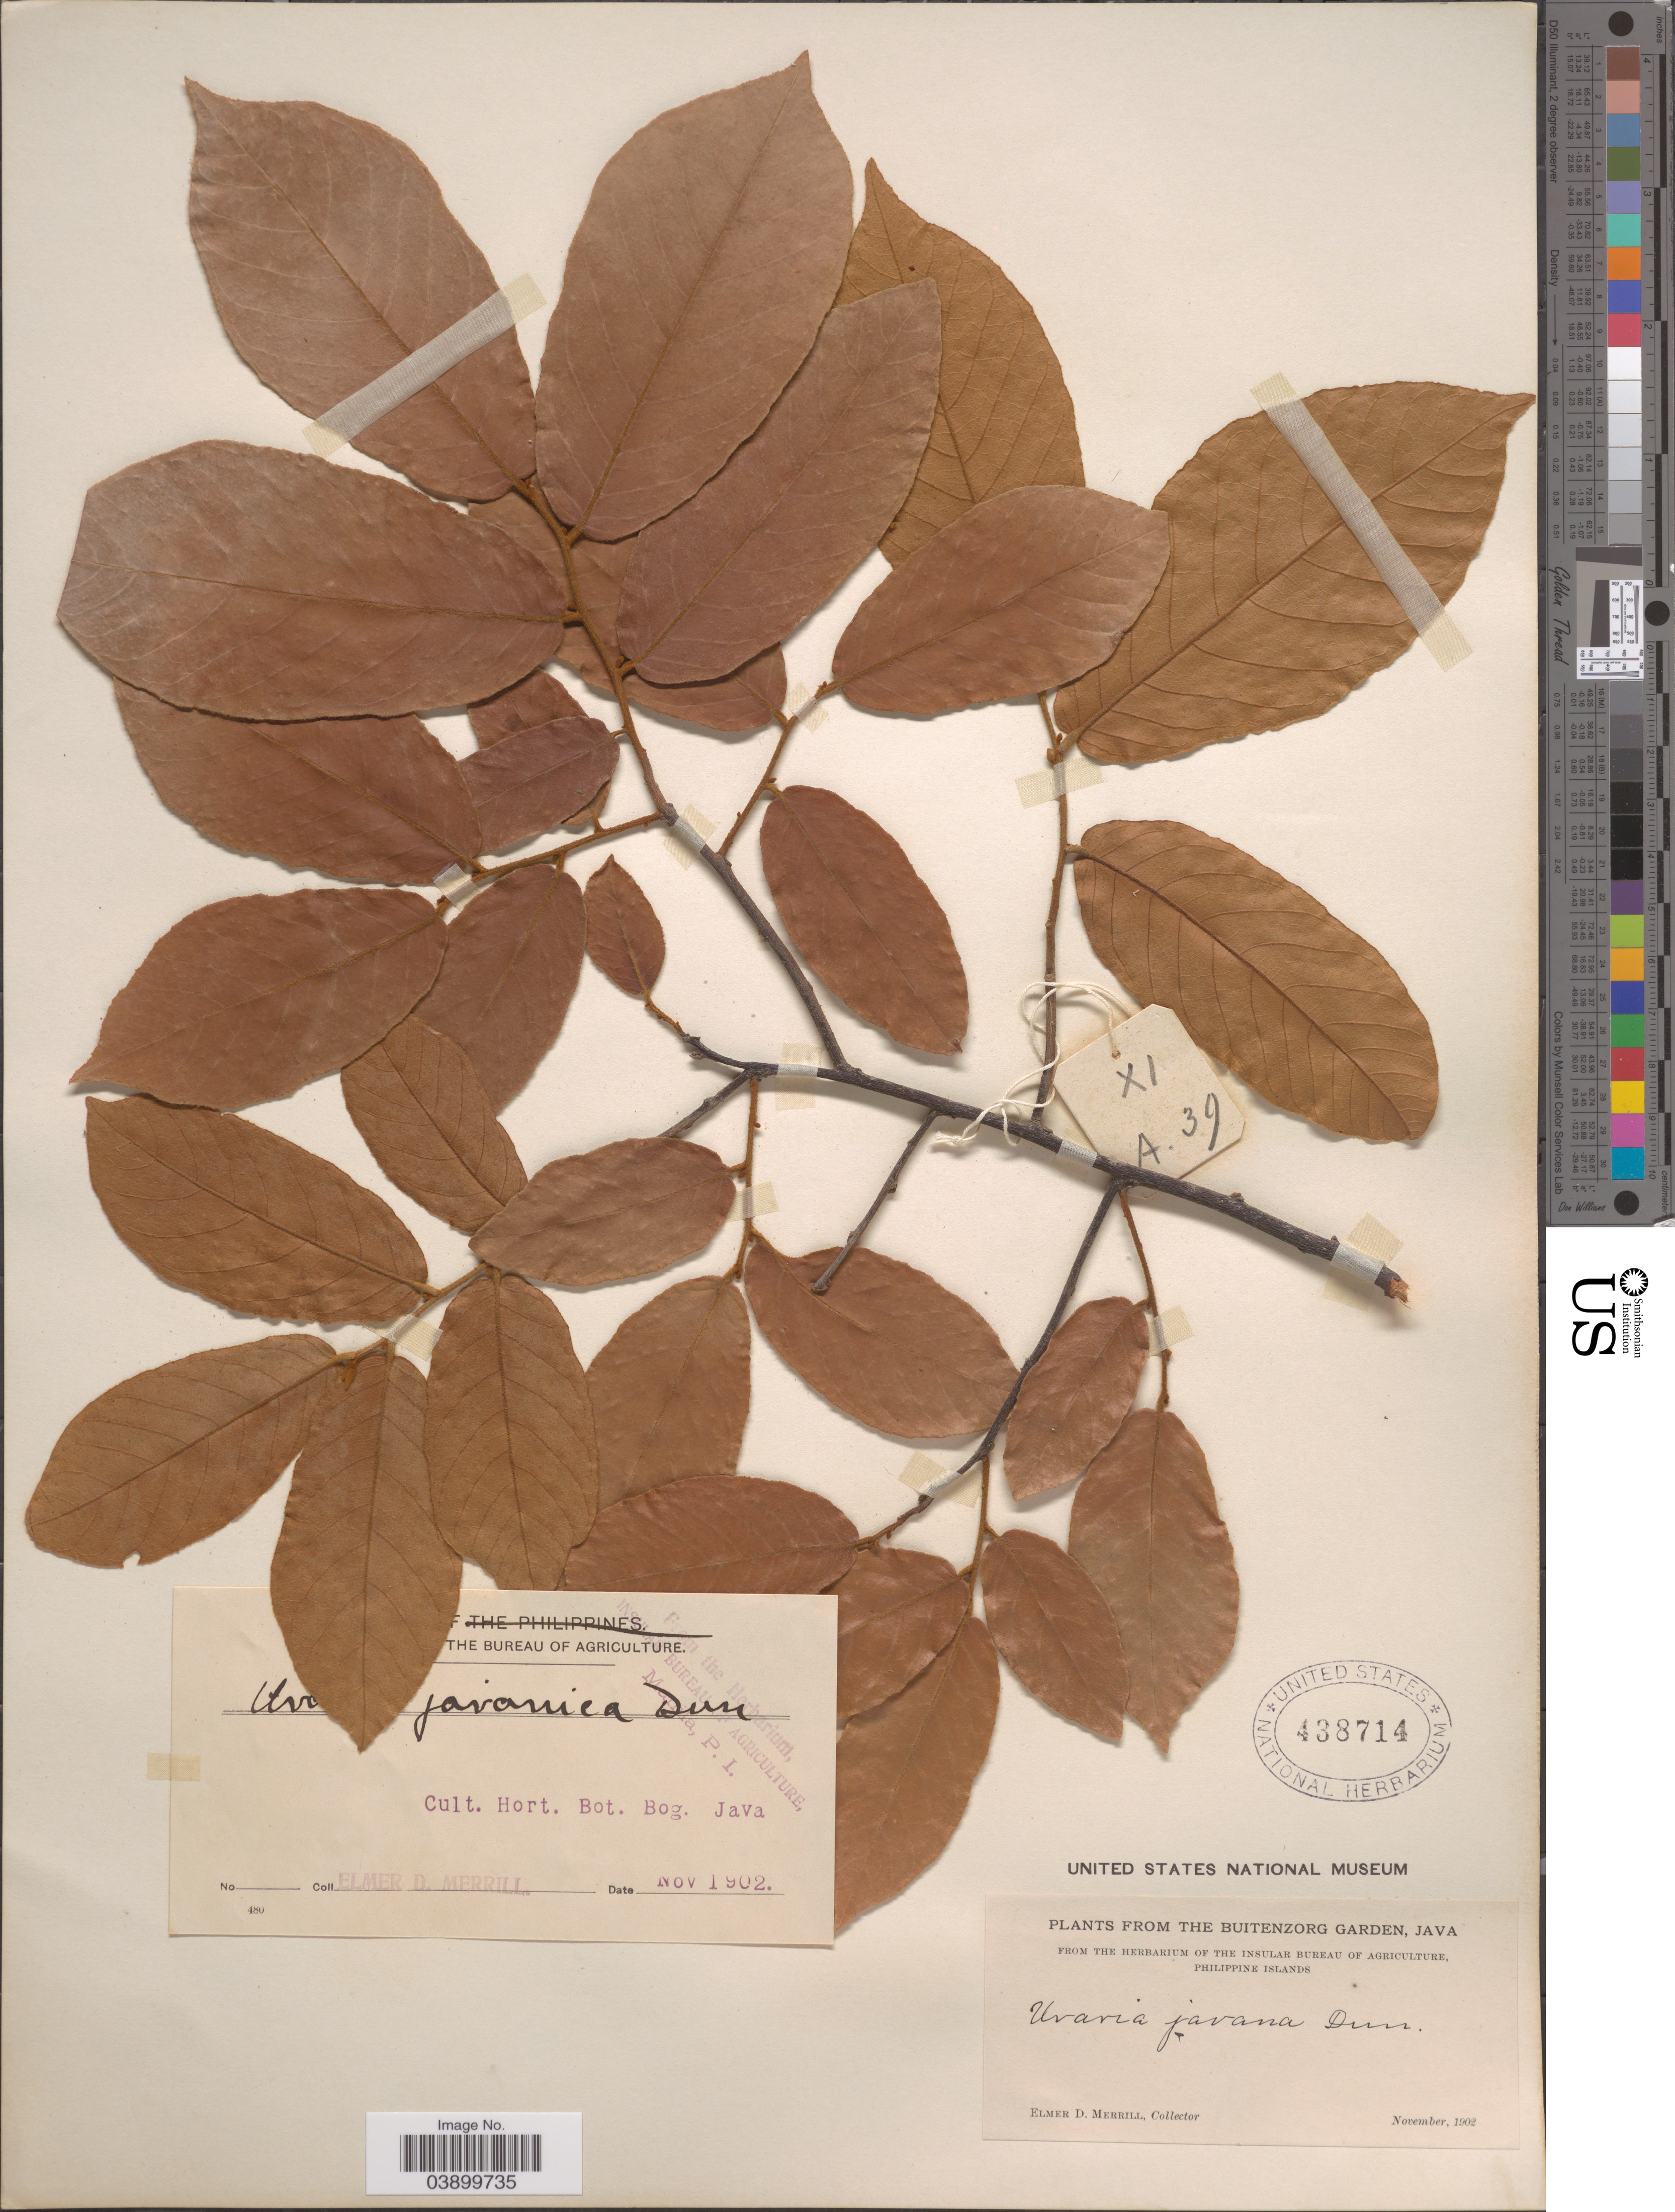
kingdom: Plantae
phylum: Tracheophyta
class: Magnoliopsida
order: Magnoliales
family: Annonaceae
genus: Uvaria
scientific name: Uvaria javana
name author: Dunal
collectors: E. D. Merrill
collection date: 1902-11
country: Indonesia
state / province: Java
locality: Cult. Hort. Bot. Bog. The Buitenzorg Garden.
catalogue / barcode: US 438714